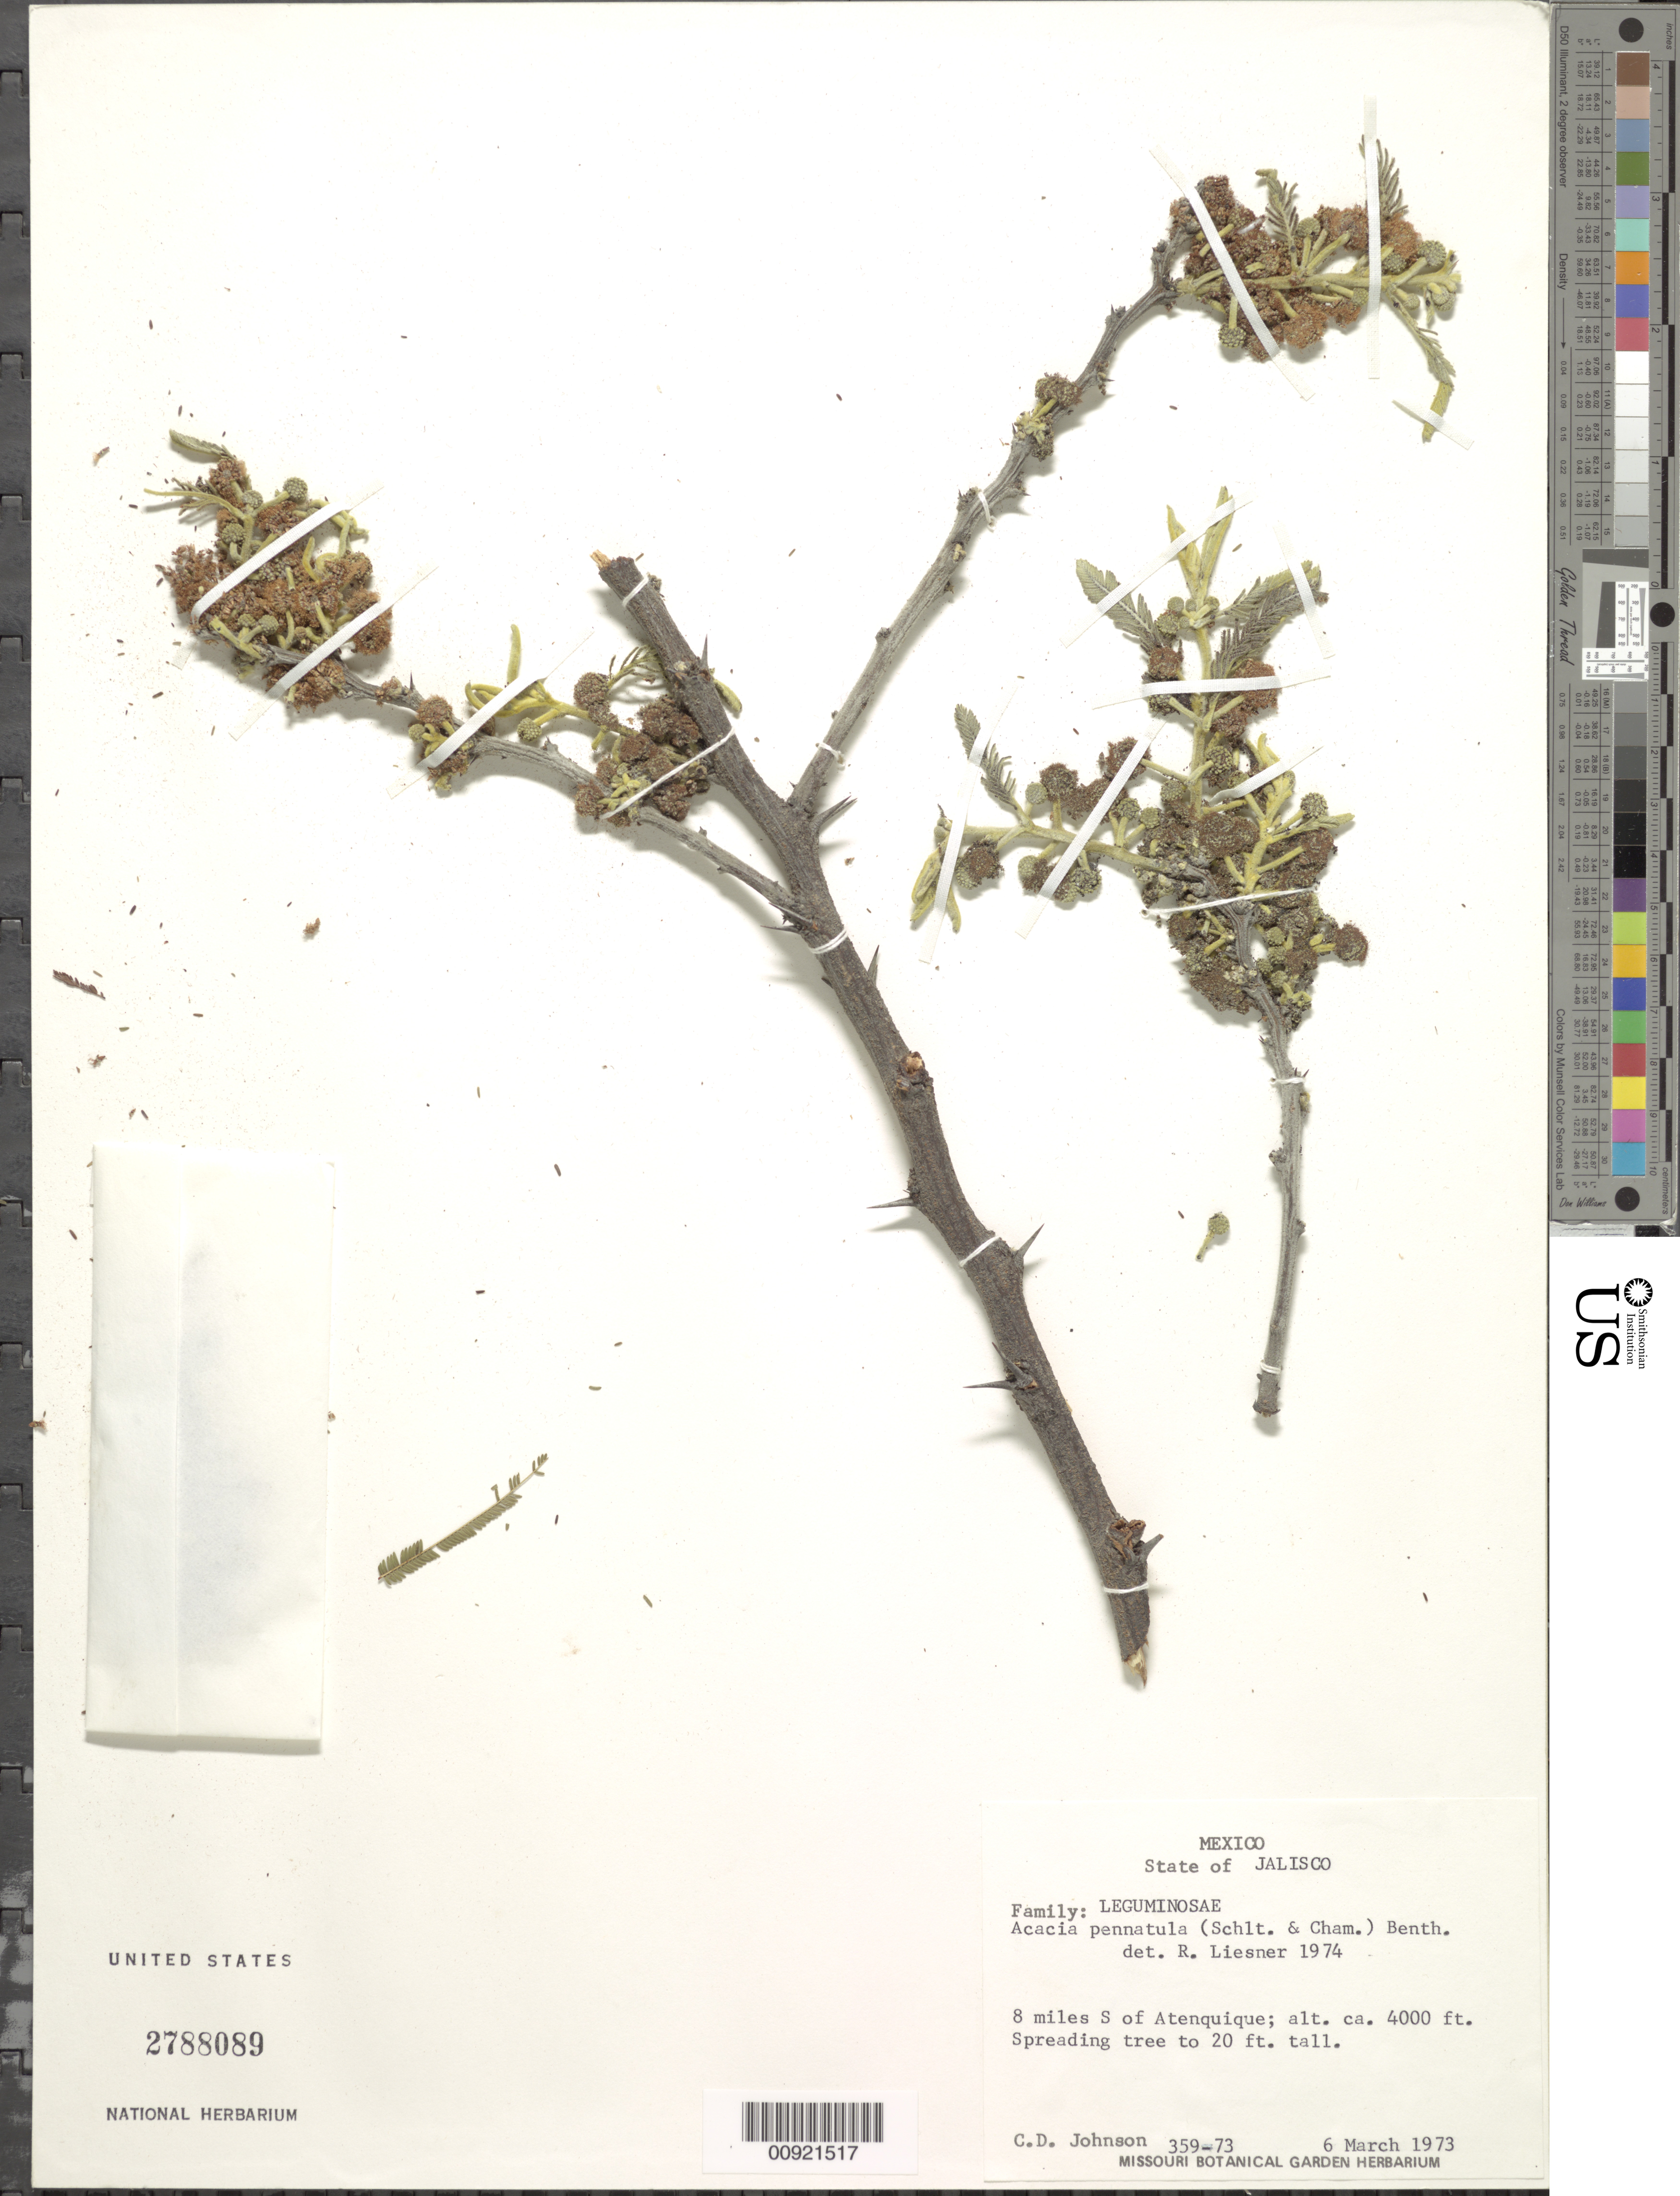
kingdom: Plantae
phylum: Tracheophyta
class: Magnoliopsida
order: Fabales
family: Fabaceae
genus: Vachellia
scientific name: Vachellia pennatula var. pennatula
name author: (Schltdl. & Cham.) Seigler & Ebinger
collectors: C. D. Johnson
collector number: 359-73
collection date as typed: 06 Mar 1973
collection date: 1973-03-06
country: Mexico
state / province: Jalisco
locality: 8 miles S of Atenquique.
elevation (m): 1219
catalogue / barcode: US 2788089